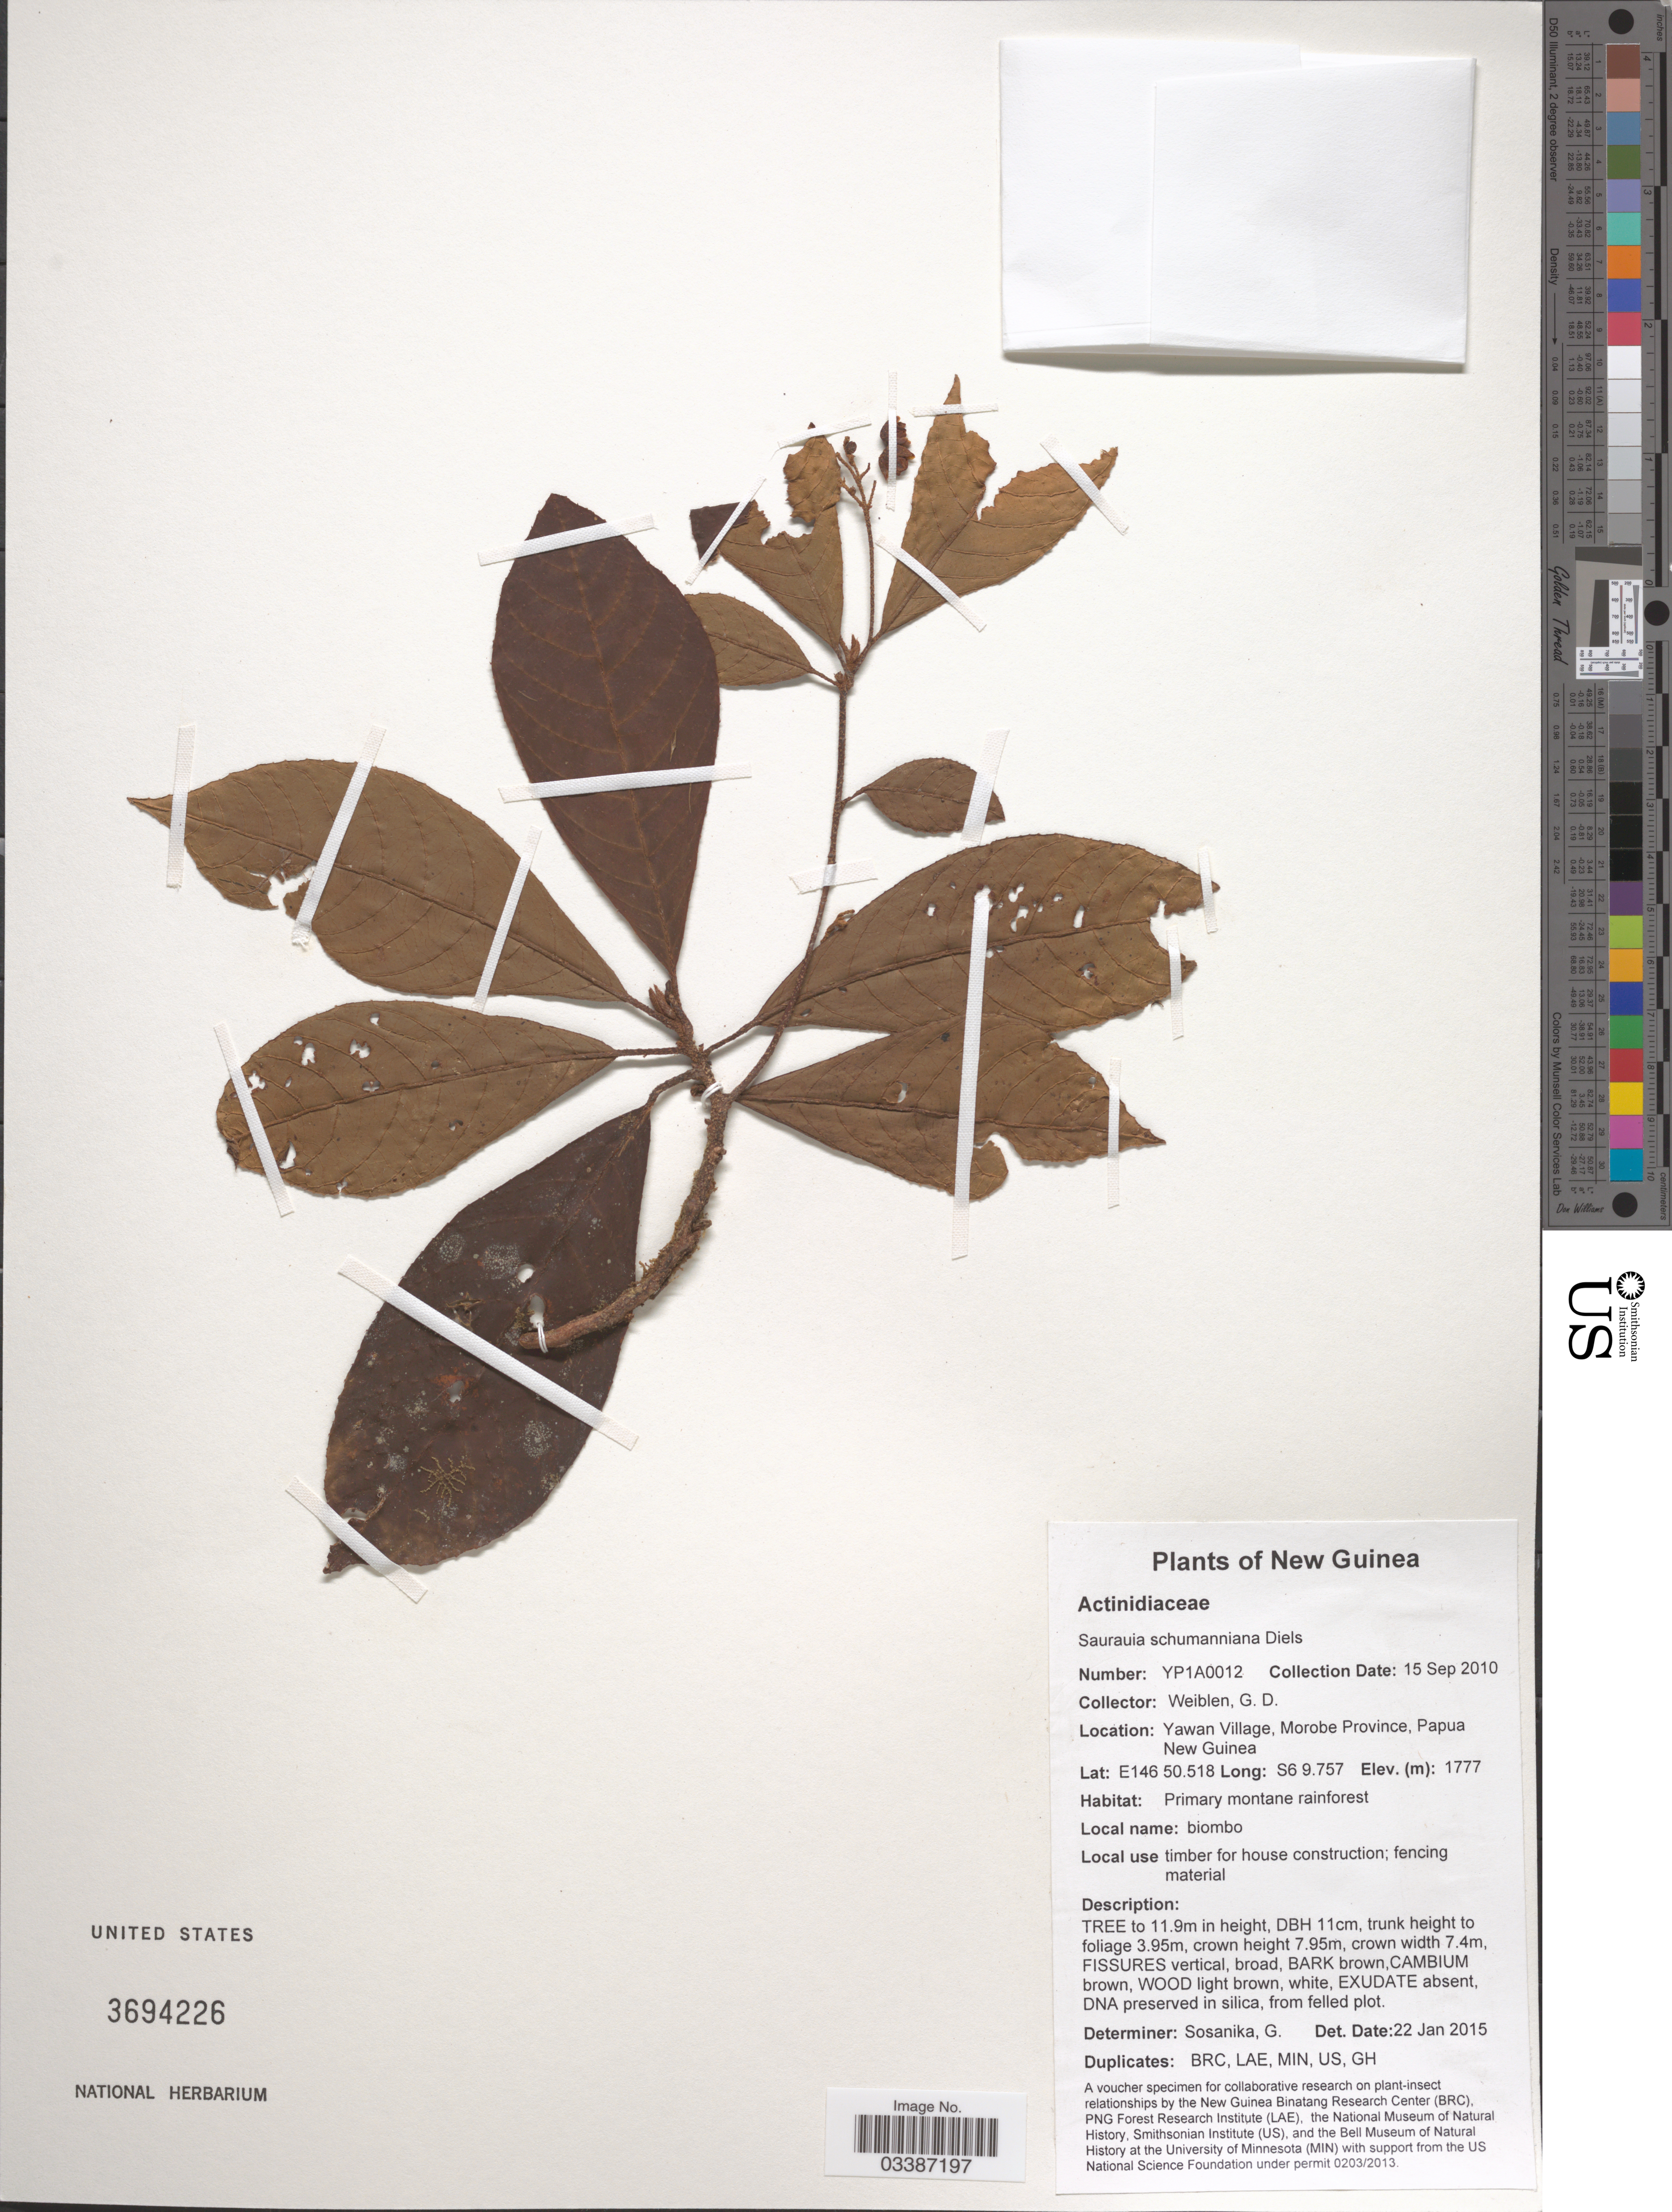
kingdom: Plantae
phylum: Tracheophyta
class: Magnoliopsida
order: Ericales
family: Actinidiaceae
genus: Saurauia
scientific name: Saurauia schumanniana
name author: Diels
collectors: G. D. Weiblen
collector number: YP1A0012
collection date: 2010-09-15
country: Papua New Guinea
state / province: Morobe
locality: Yawan Village.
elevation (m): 1777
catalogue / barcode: US 3694226